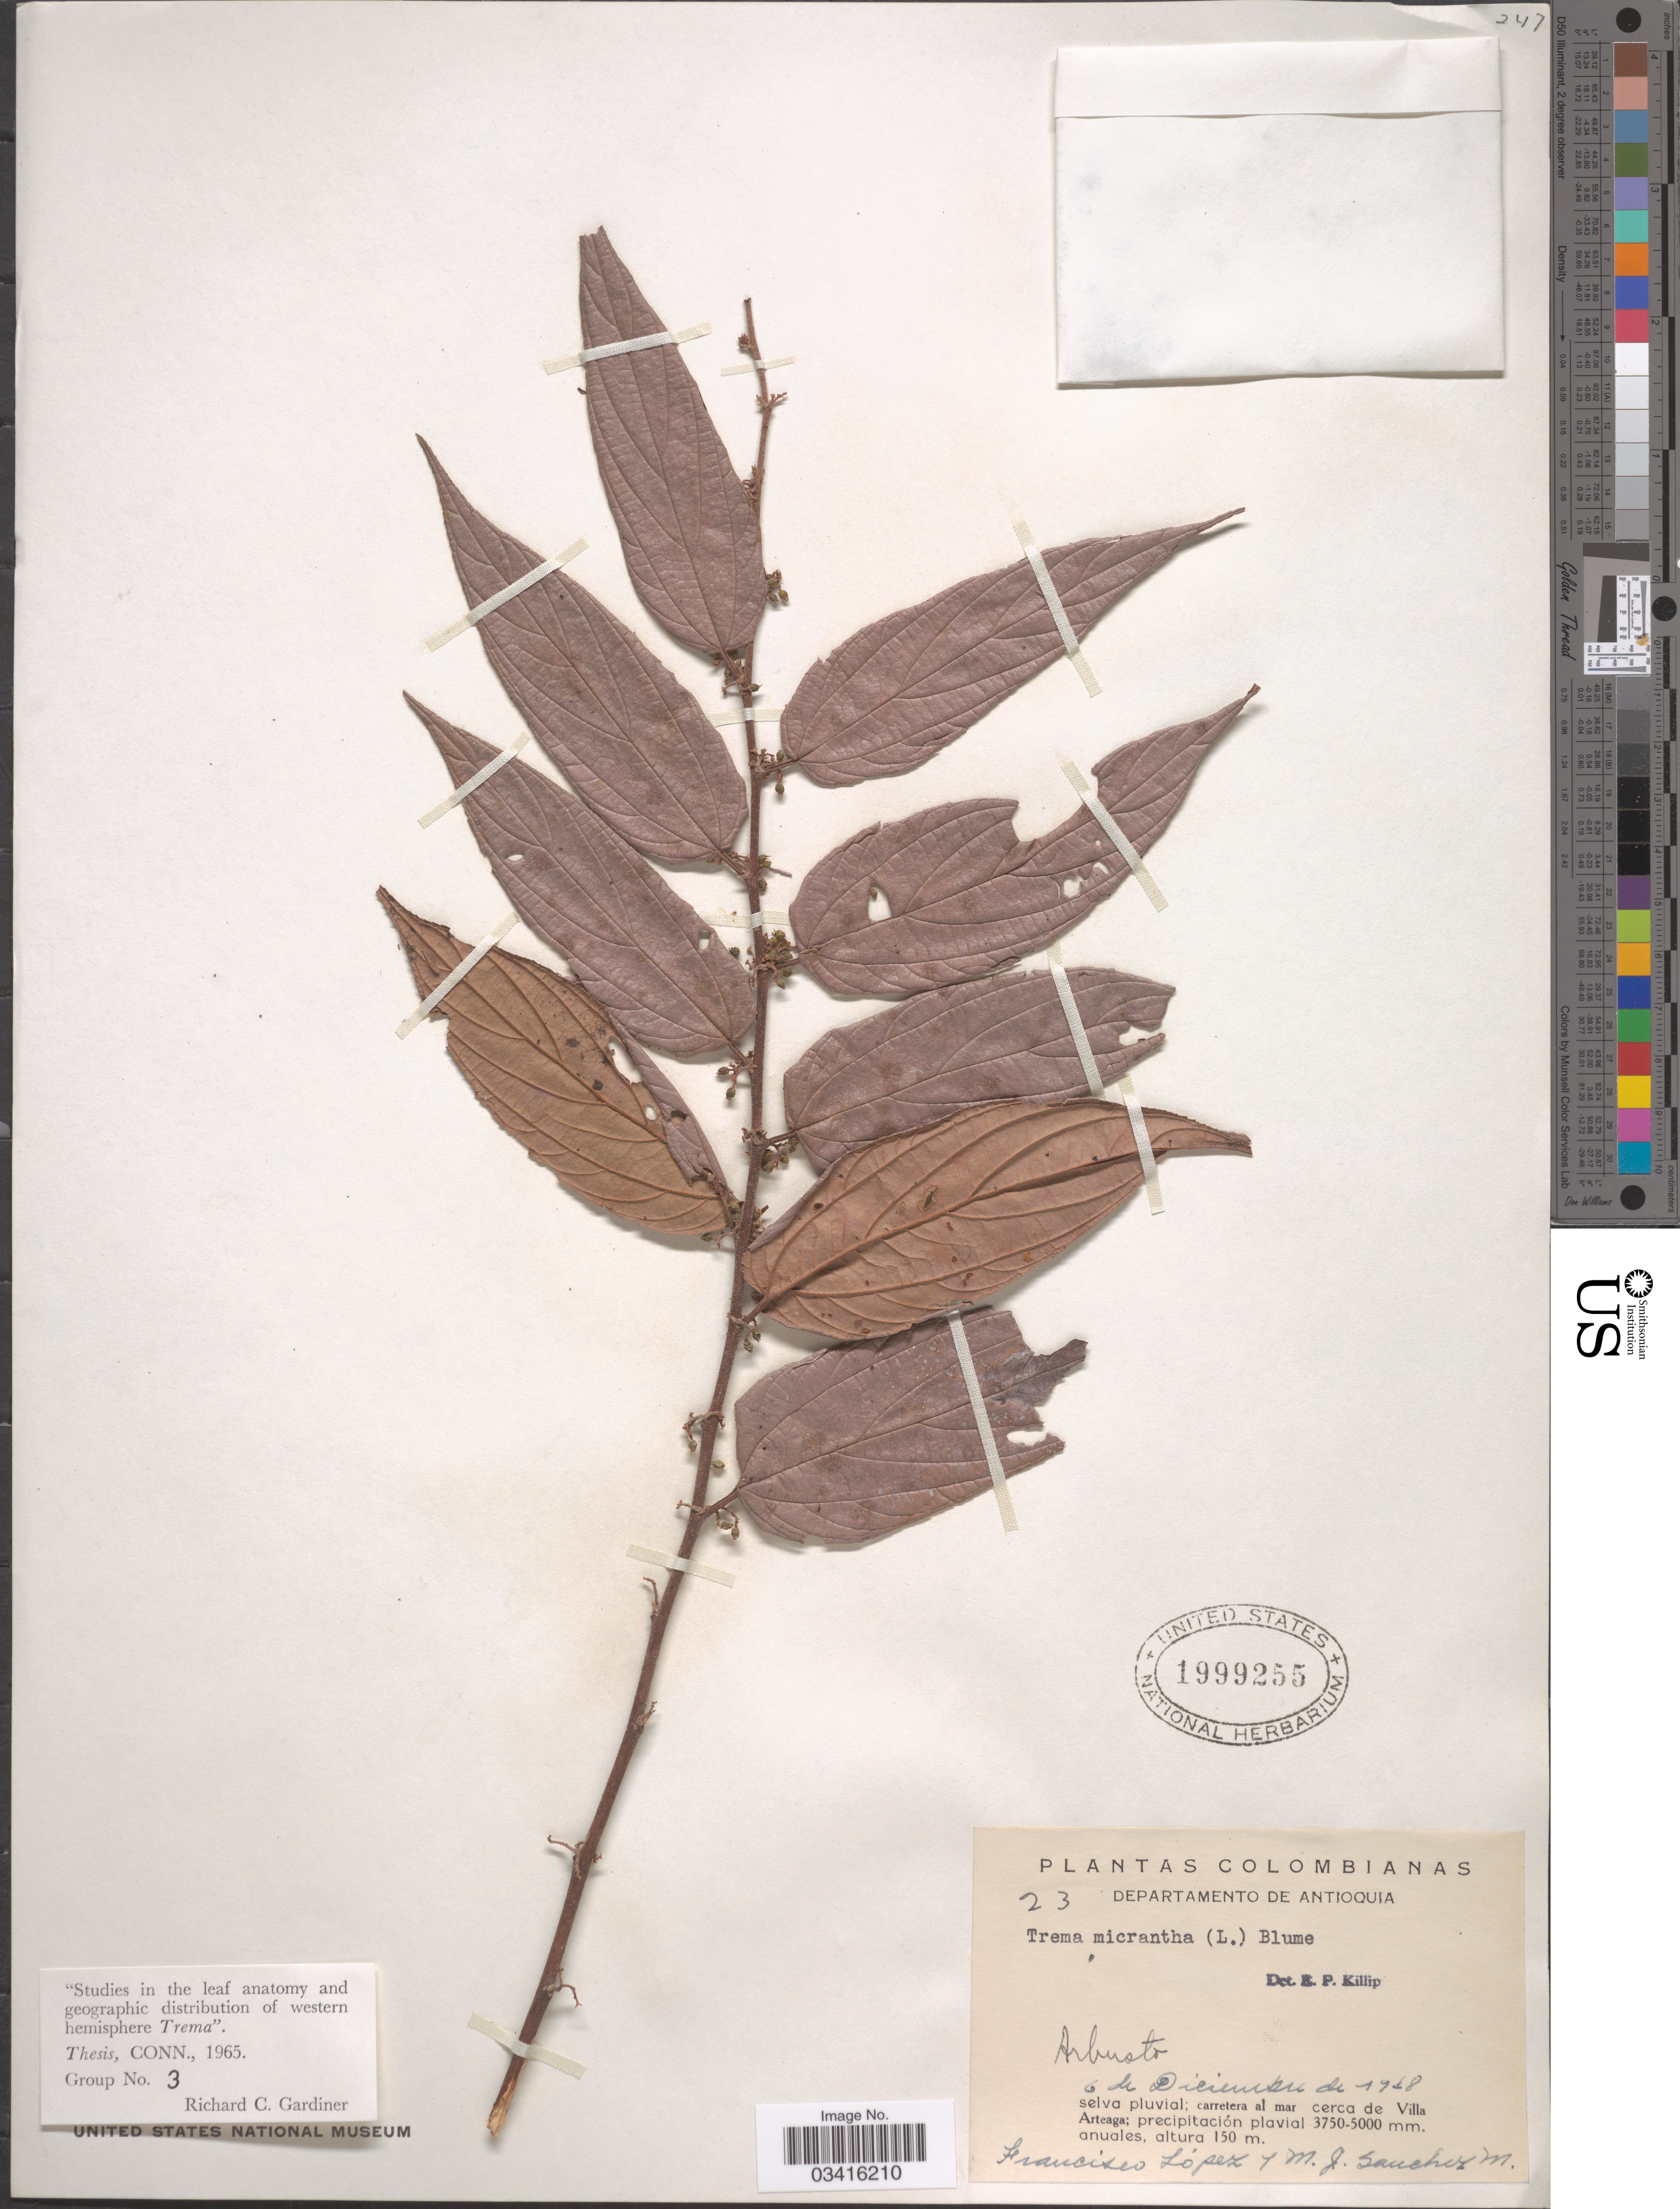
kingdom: Plantae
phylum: Tracheophyta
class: Magnoliopsida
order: Rosales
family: Cannabaceae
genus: Trema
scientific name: Trema micranthum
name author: (L.) Blume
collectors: F. Lopéz & M. Sanchez M.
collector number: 23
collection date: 1948-12-06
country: Colombia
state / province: Antioquia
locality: Departamento de Antioquia. Carretera el mar cerca de Villa Arteaga.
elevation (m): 3750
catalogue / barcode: US 1999255